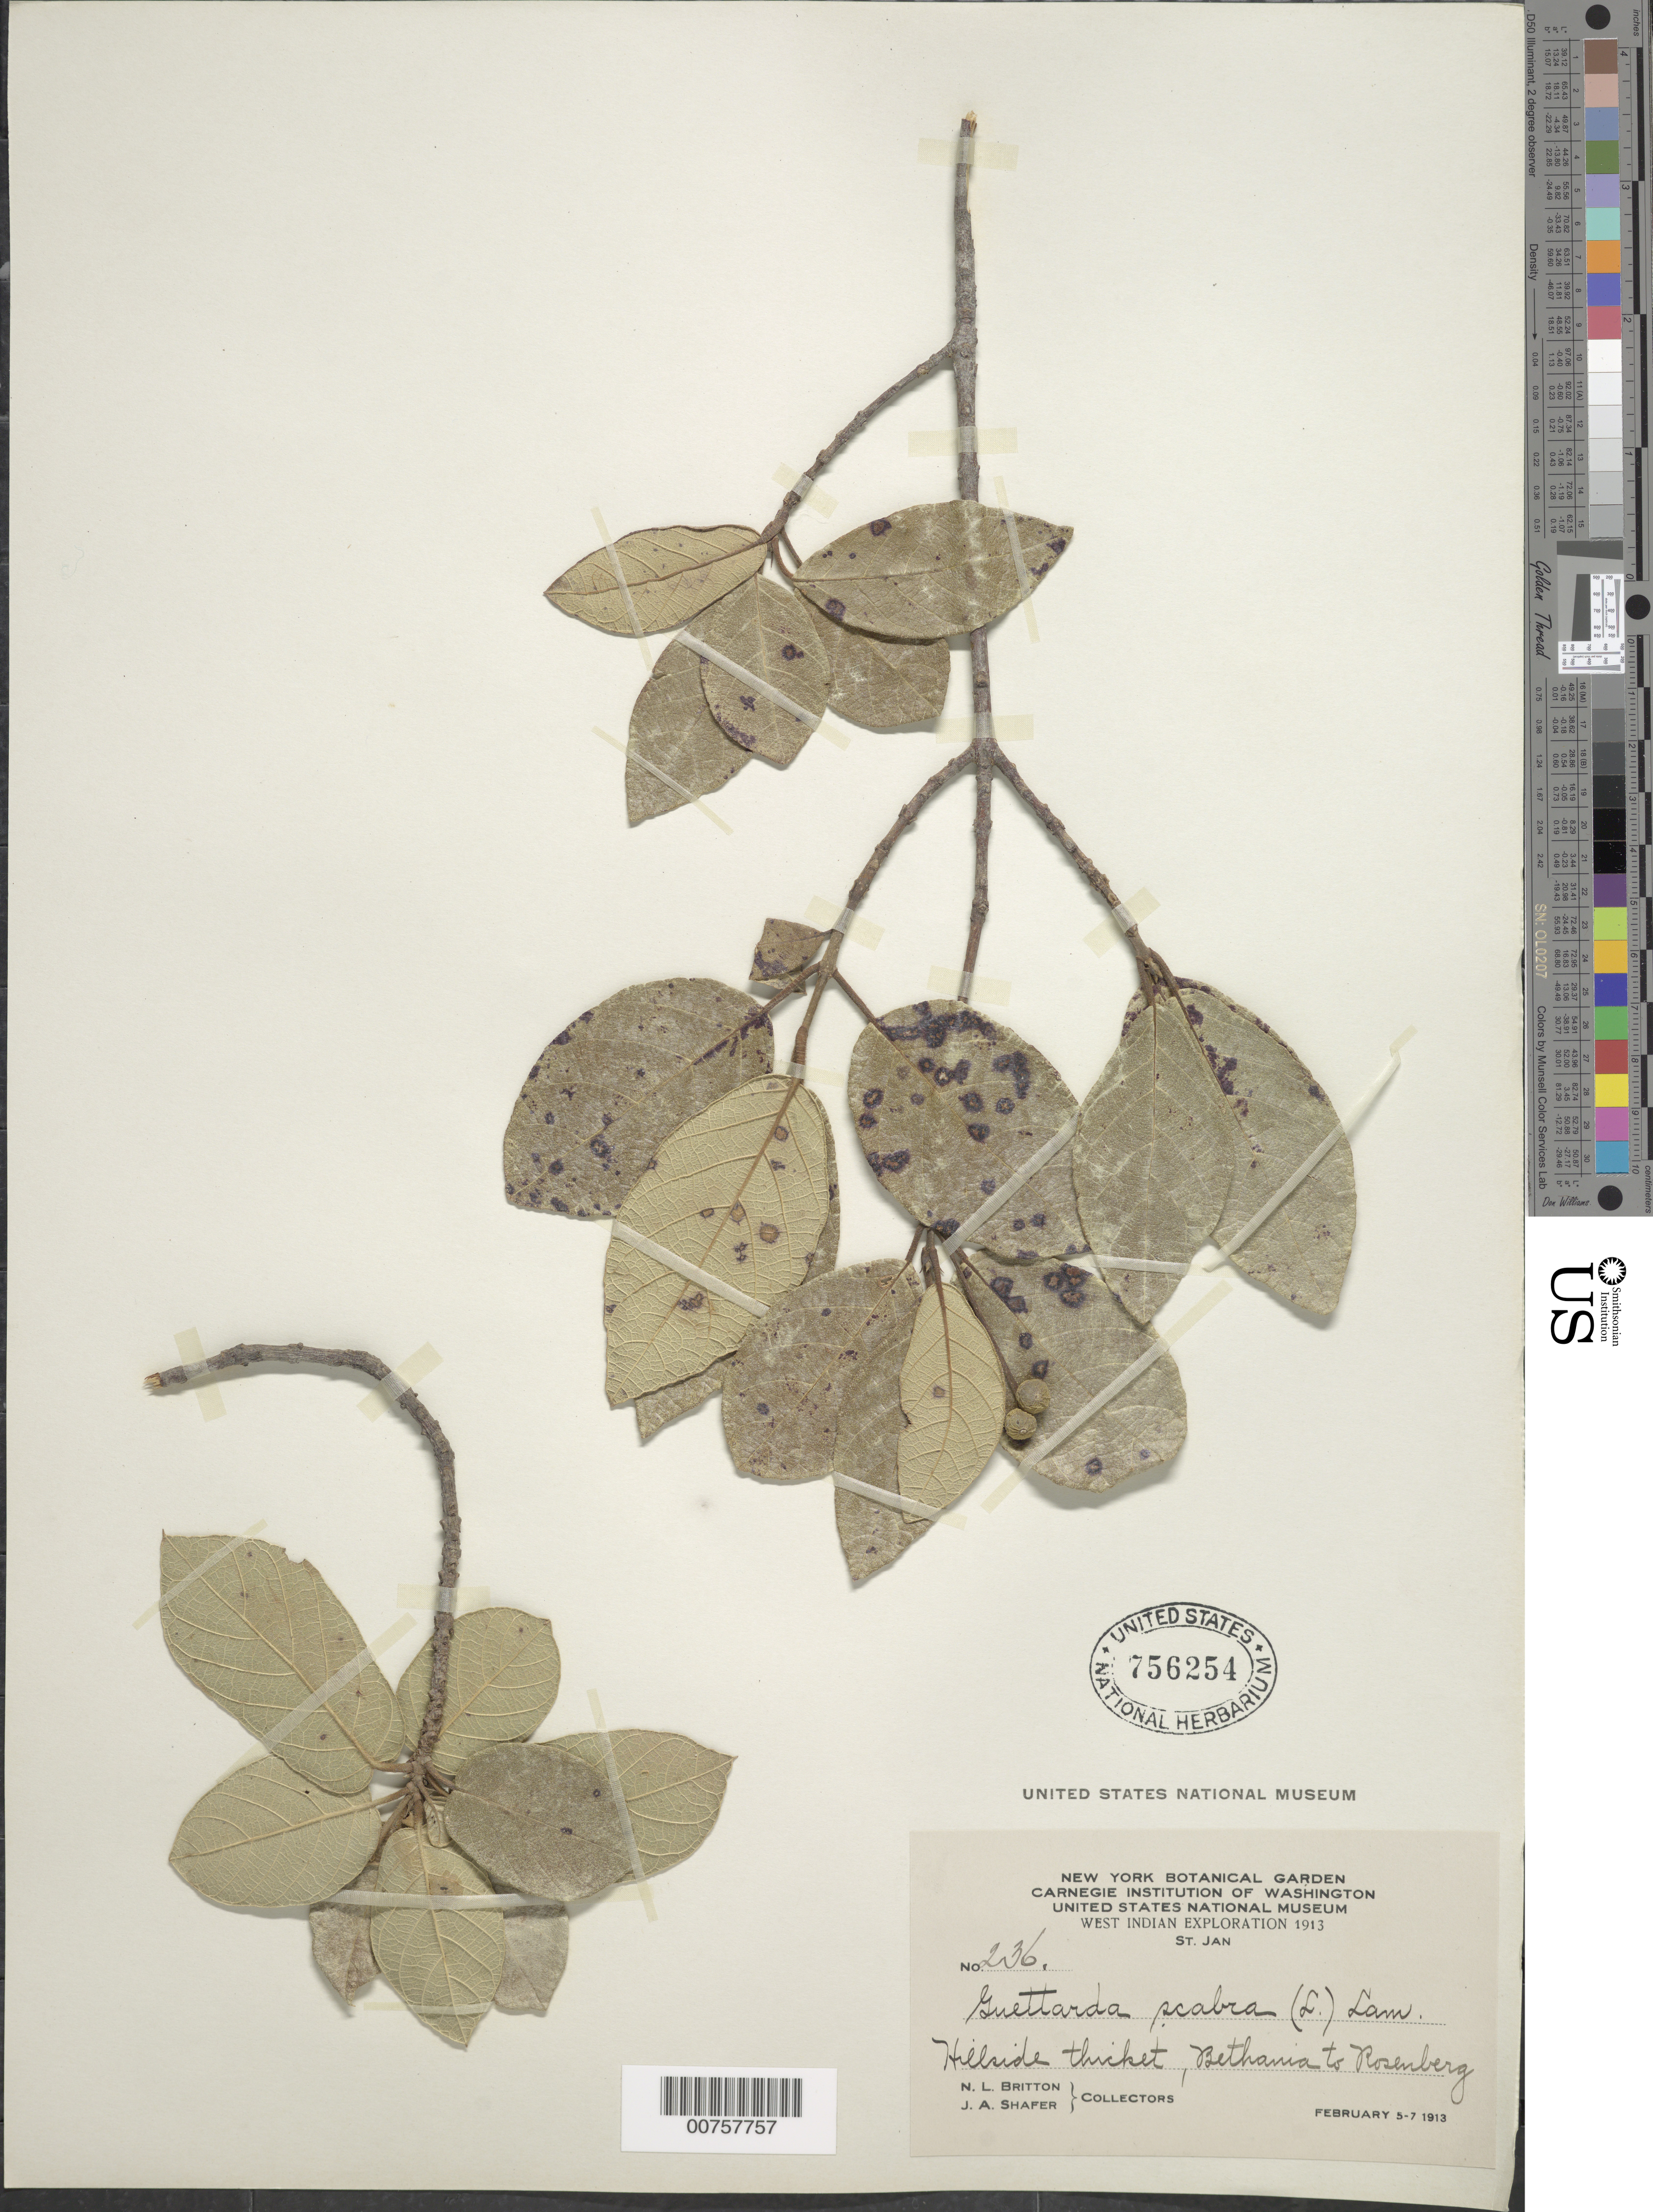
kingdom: Plantae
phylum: Tracheophyta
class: Magnoliopsida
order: Gentianales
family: Rubiaceae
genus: Guettarda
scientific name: Guettarda scabra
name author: (L.) Vent.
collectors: N. Britton & J. A. Shafer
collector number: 236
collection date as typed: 05 Feb 1913 to 07 Feb 1913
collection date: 1913-02-05/1913-02-07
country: U.S. Virgin Islands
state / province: St. John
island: St. John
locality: Bethania to Rosenberg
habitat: Hillside thicket.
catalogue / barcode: US 756254